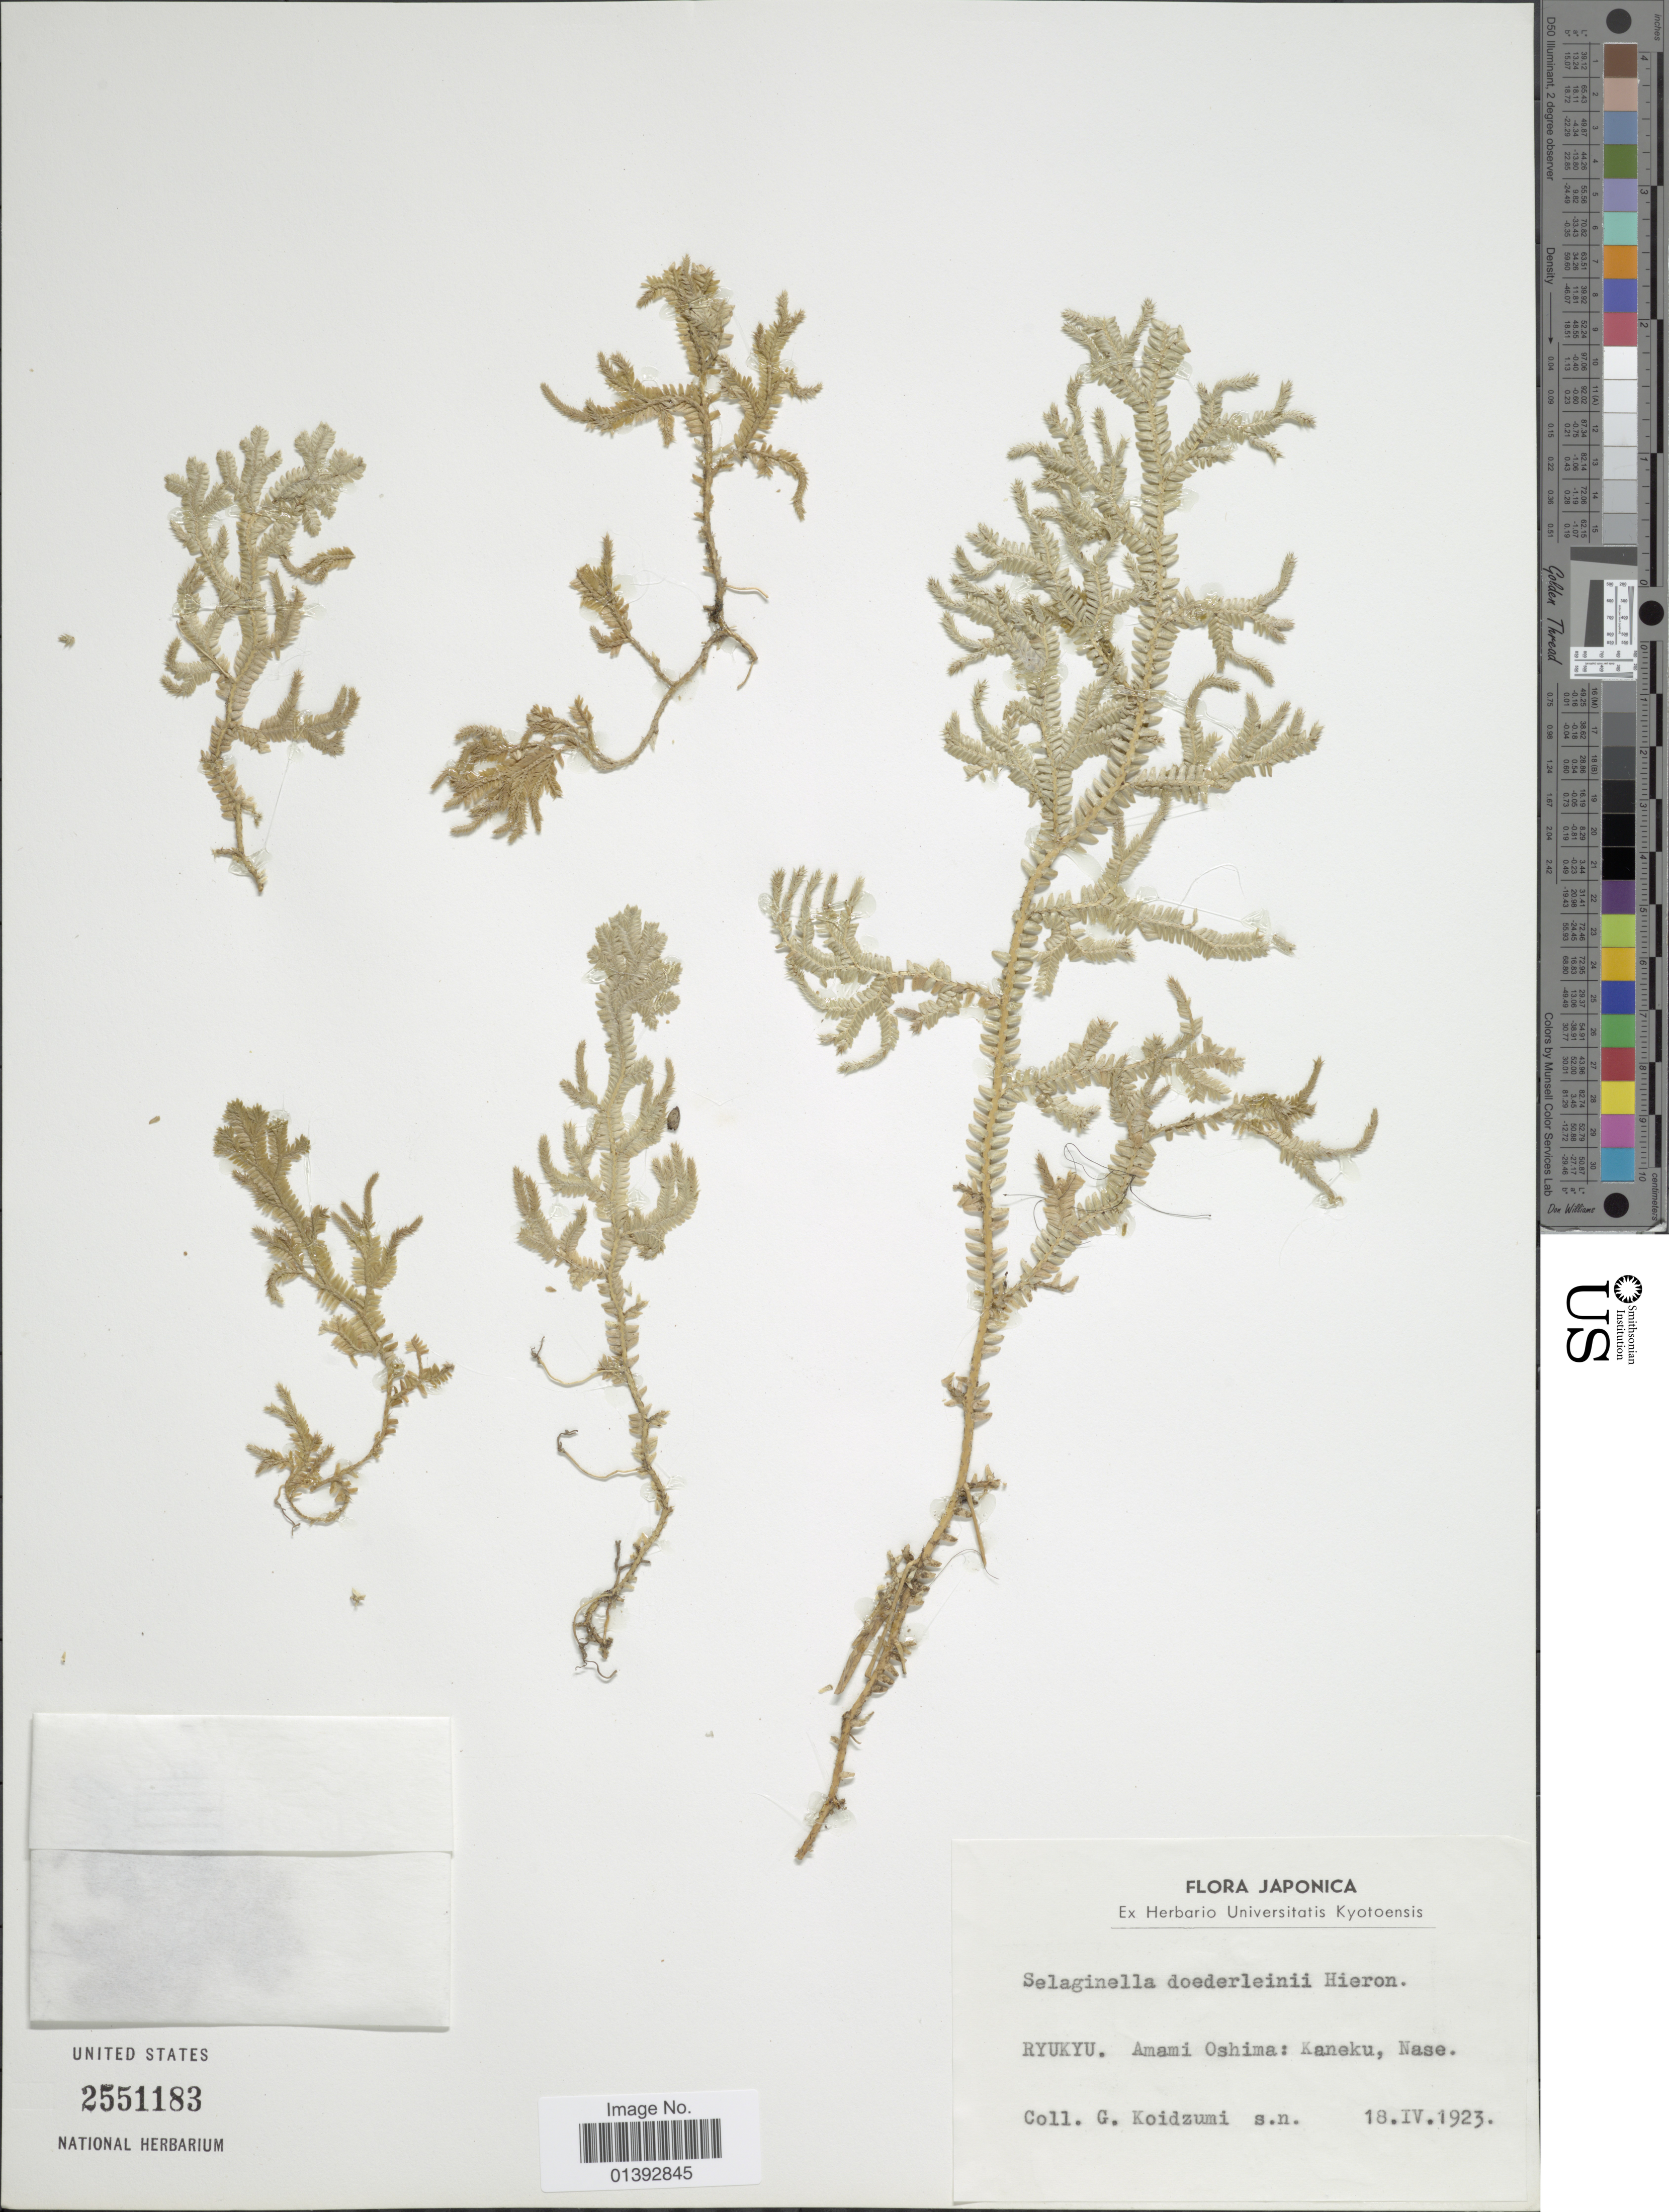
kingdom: Plantae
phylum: Tracheophyta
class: Lycopodiopsida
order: Selaginellales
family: Selaginellaceae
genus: Selaginella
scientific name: Selaginella doederleinii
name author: Hieron.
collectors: G. Koidzumi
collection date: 1923-04-18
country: Japan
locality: Ryukyu, Amami Oshima: Kaneku, Nase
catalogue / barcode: US 2551183